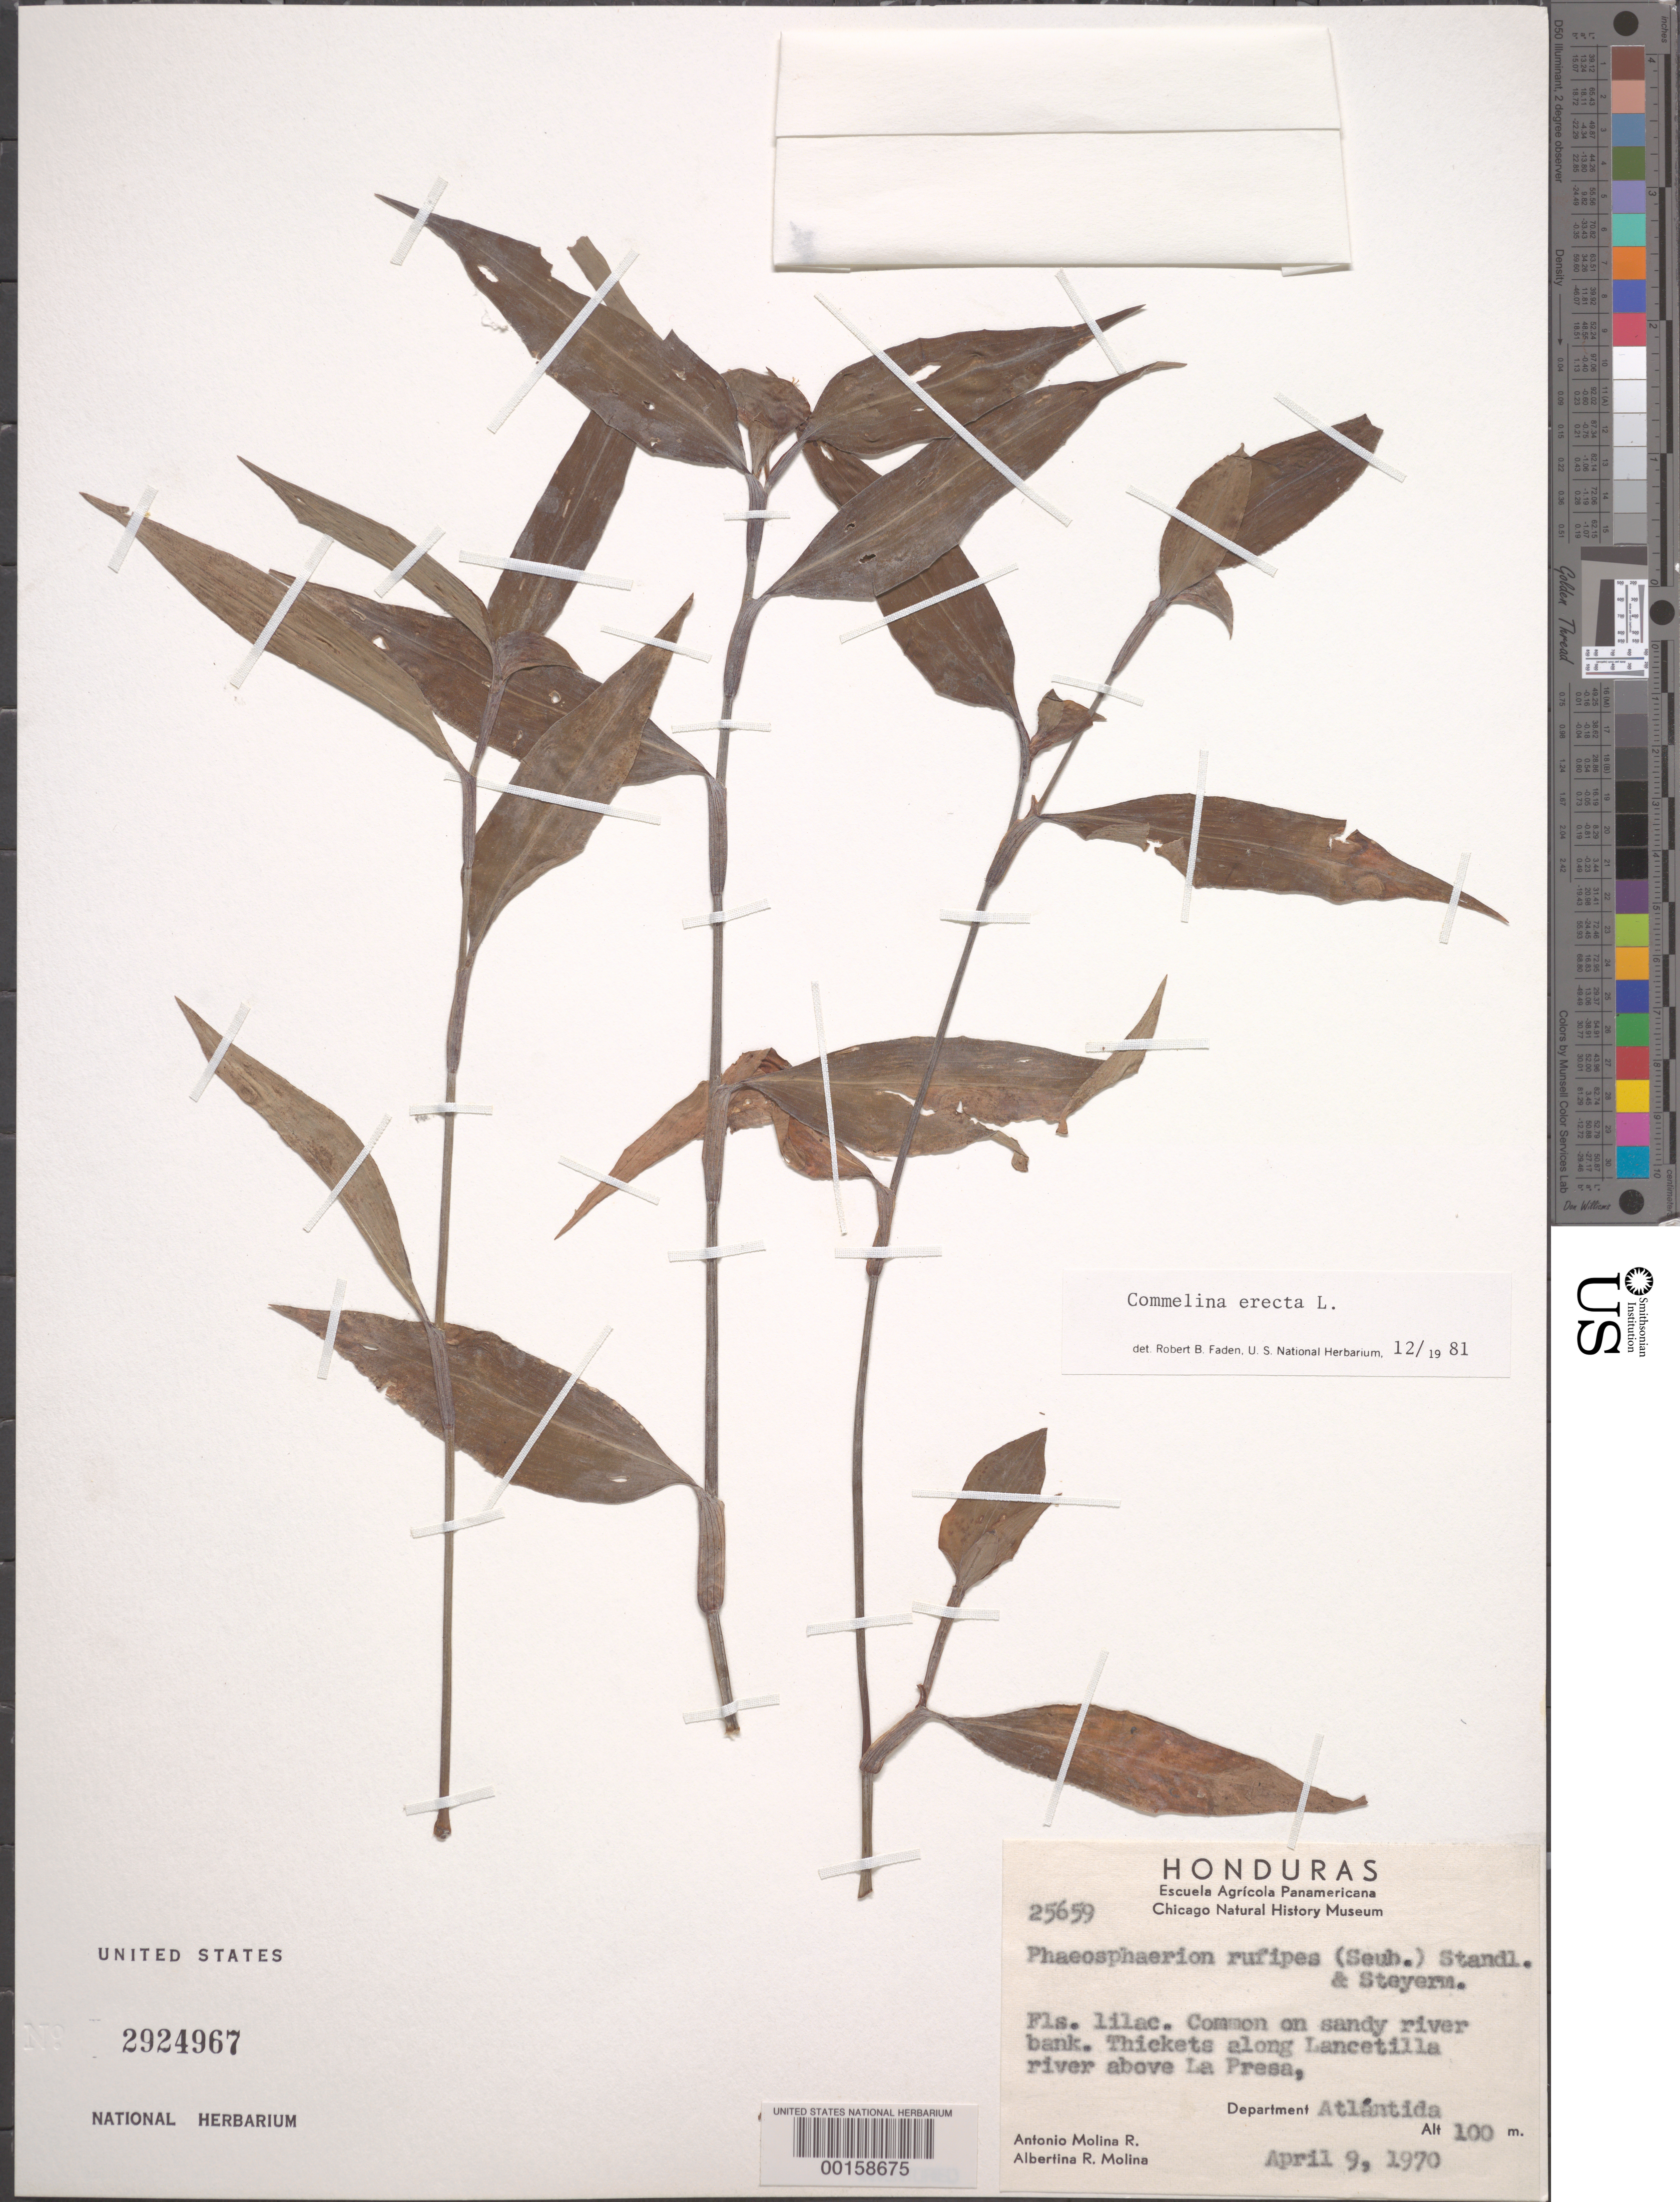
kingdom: Plantae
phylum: Tracheophyta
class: Liliopsida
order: Commelinales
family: Commelinaceae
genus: Commelina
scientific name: Commelina erecta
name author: L.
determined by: Faden, Robert B., (US), Smithsonian Institution - National Museum of Natural History (UNITED STATES)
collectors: A. Molina R. & A. Molina R.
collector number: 25659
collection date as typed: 09 Apr 1970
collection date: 1970-04-09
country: Honduras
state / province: Atlántida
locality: Lancetilla River, above La Presa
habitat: Sandy river bank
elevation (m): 100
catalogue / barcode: US 2924967